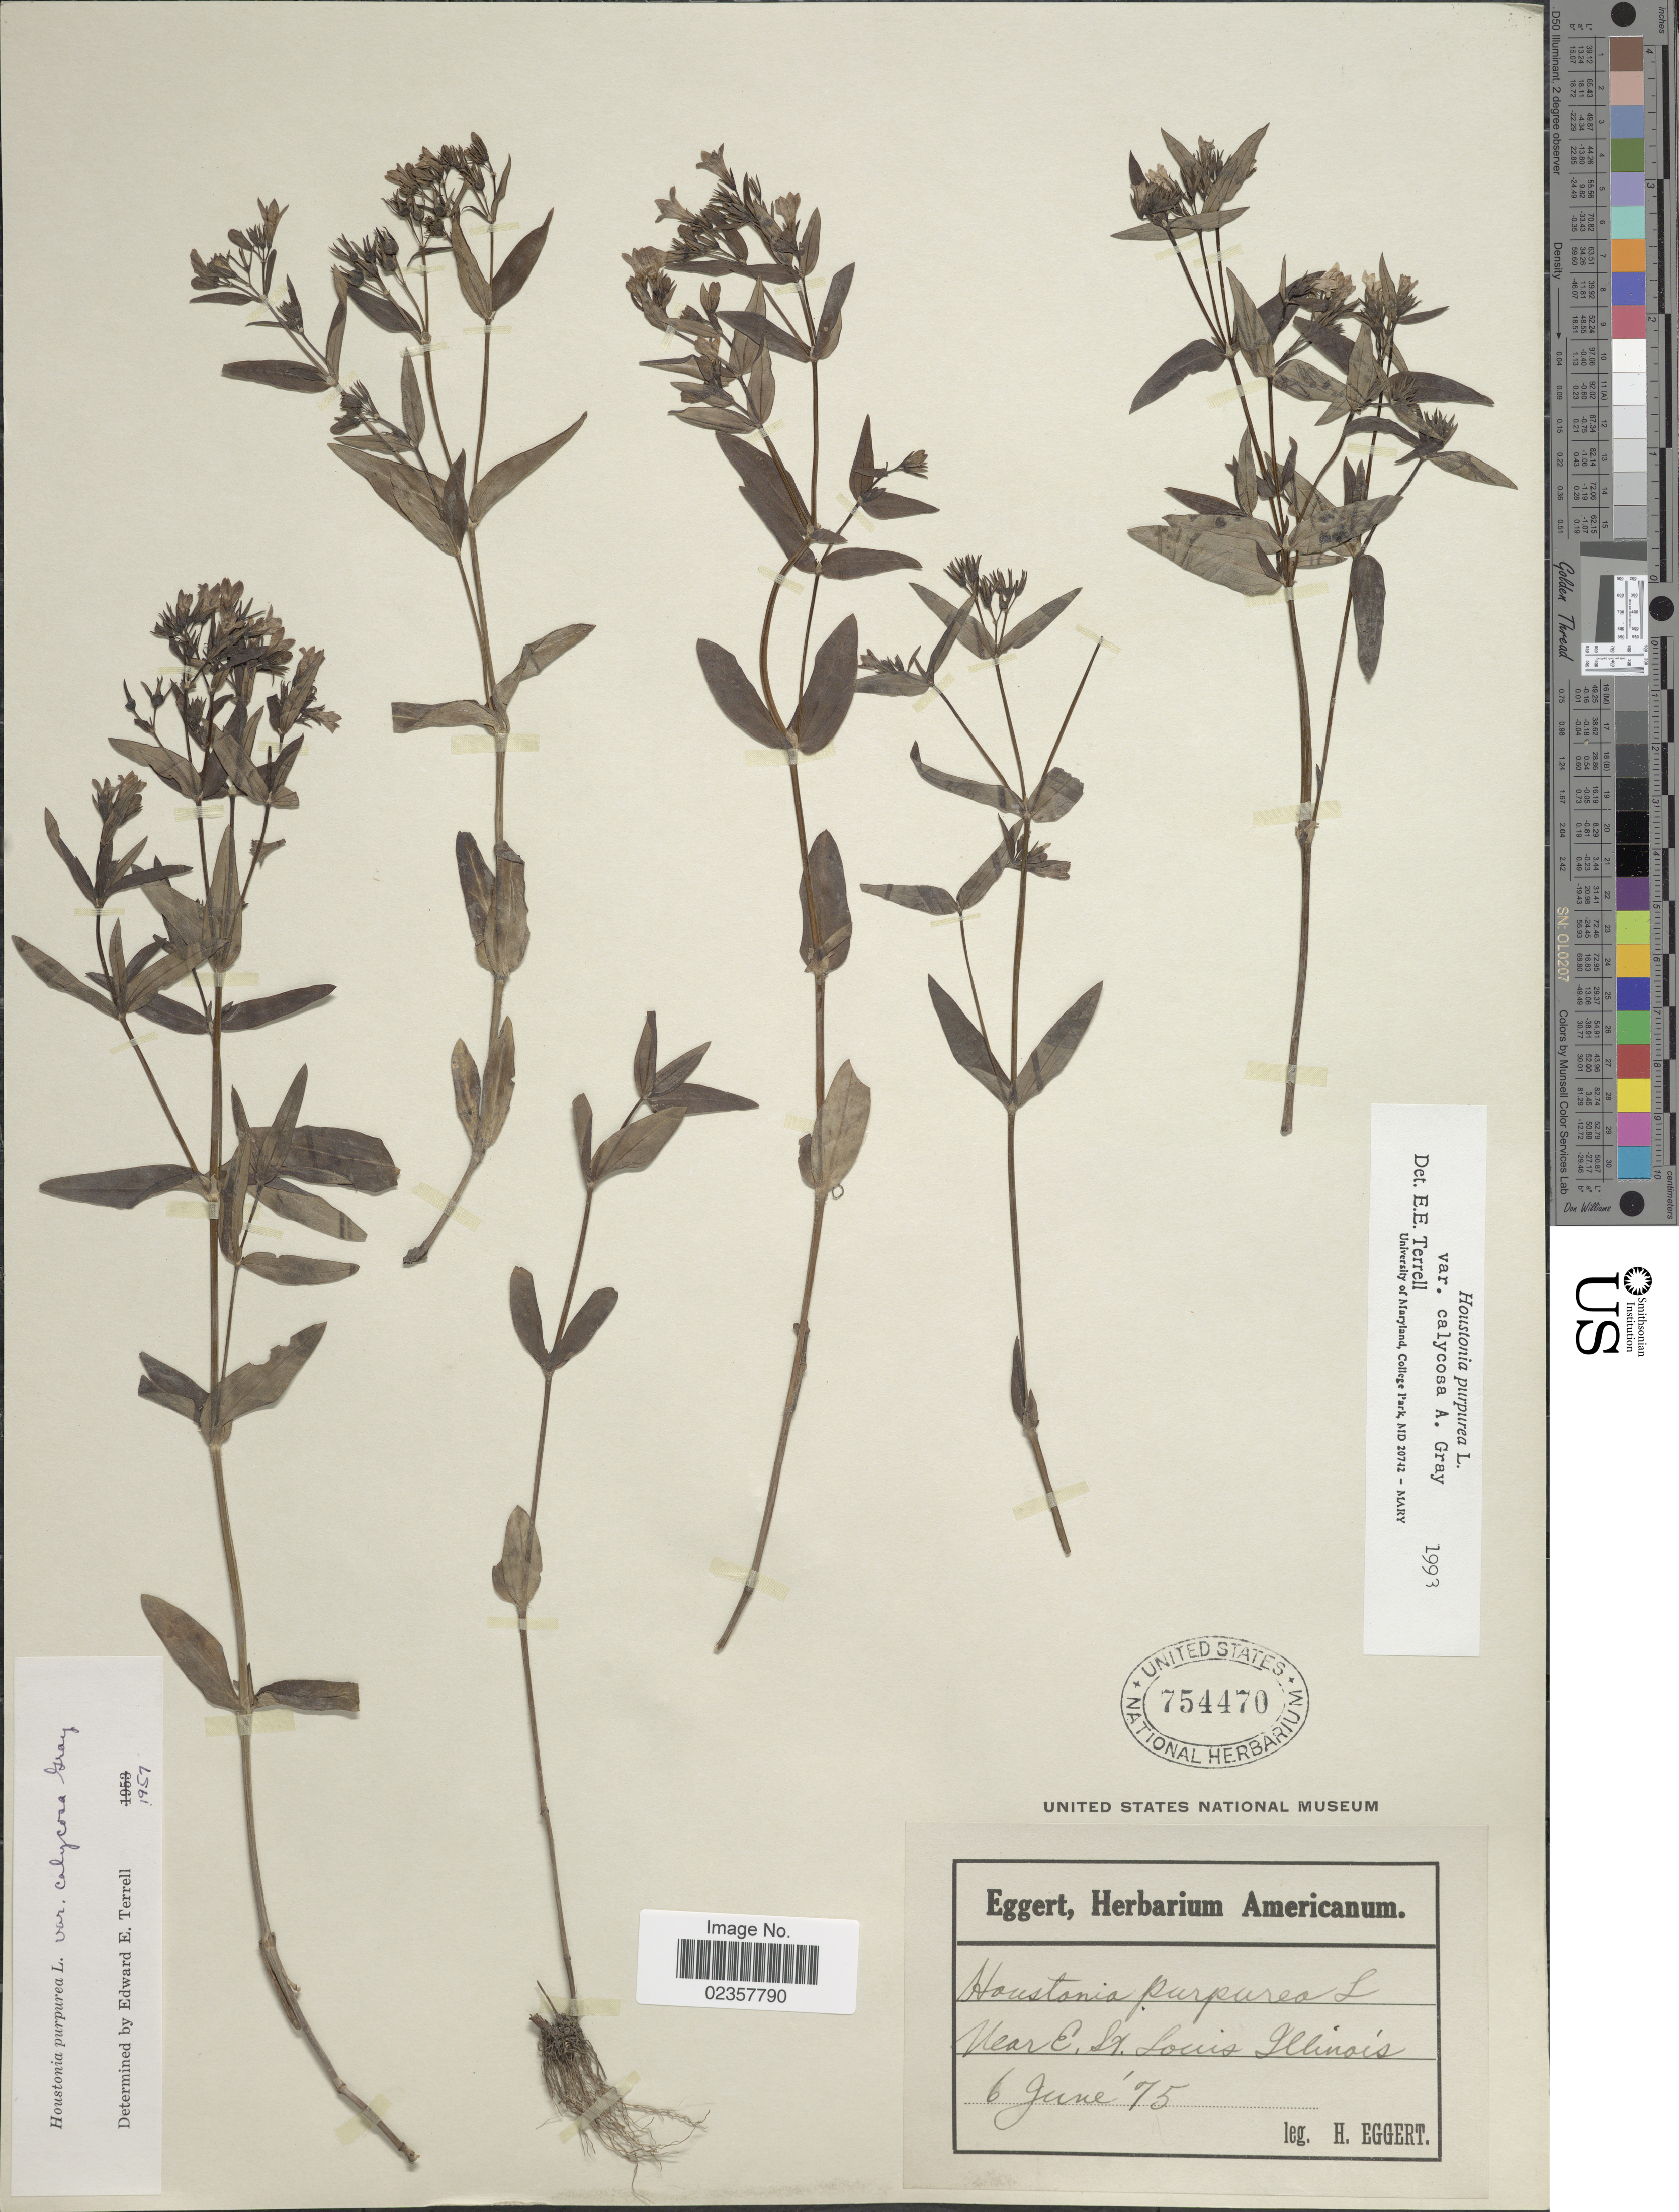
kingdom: Plantae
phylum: Tracheophyta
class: Magnoliopsida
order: Gentianales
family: Rubiaceae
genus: Houstonia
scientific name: Houstonia purpurea var. calycosa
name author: A. Gray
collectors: H. Eggert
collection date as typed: Transcribed d/m/y: 6/6/75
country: United States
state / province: Illinois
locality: Near E. St. Louis Illinois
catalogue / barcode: US 754470